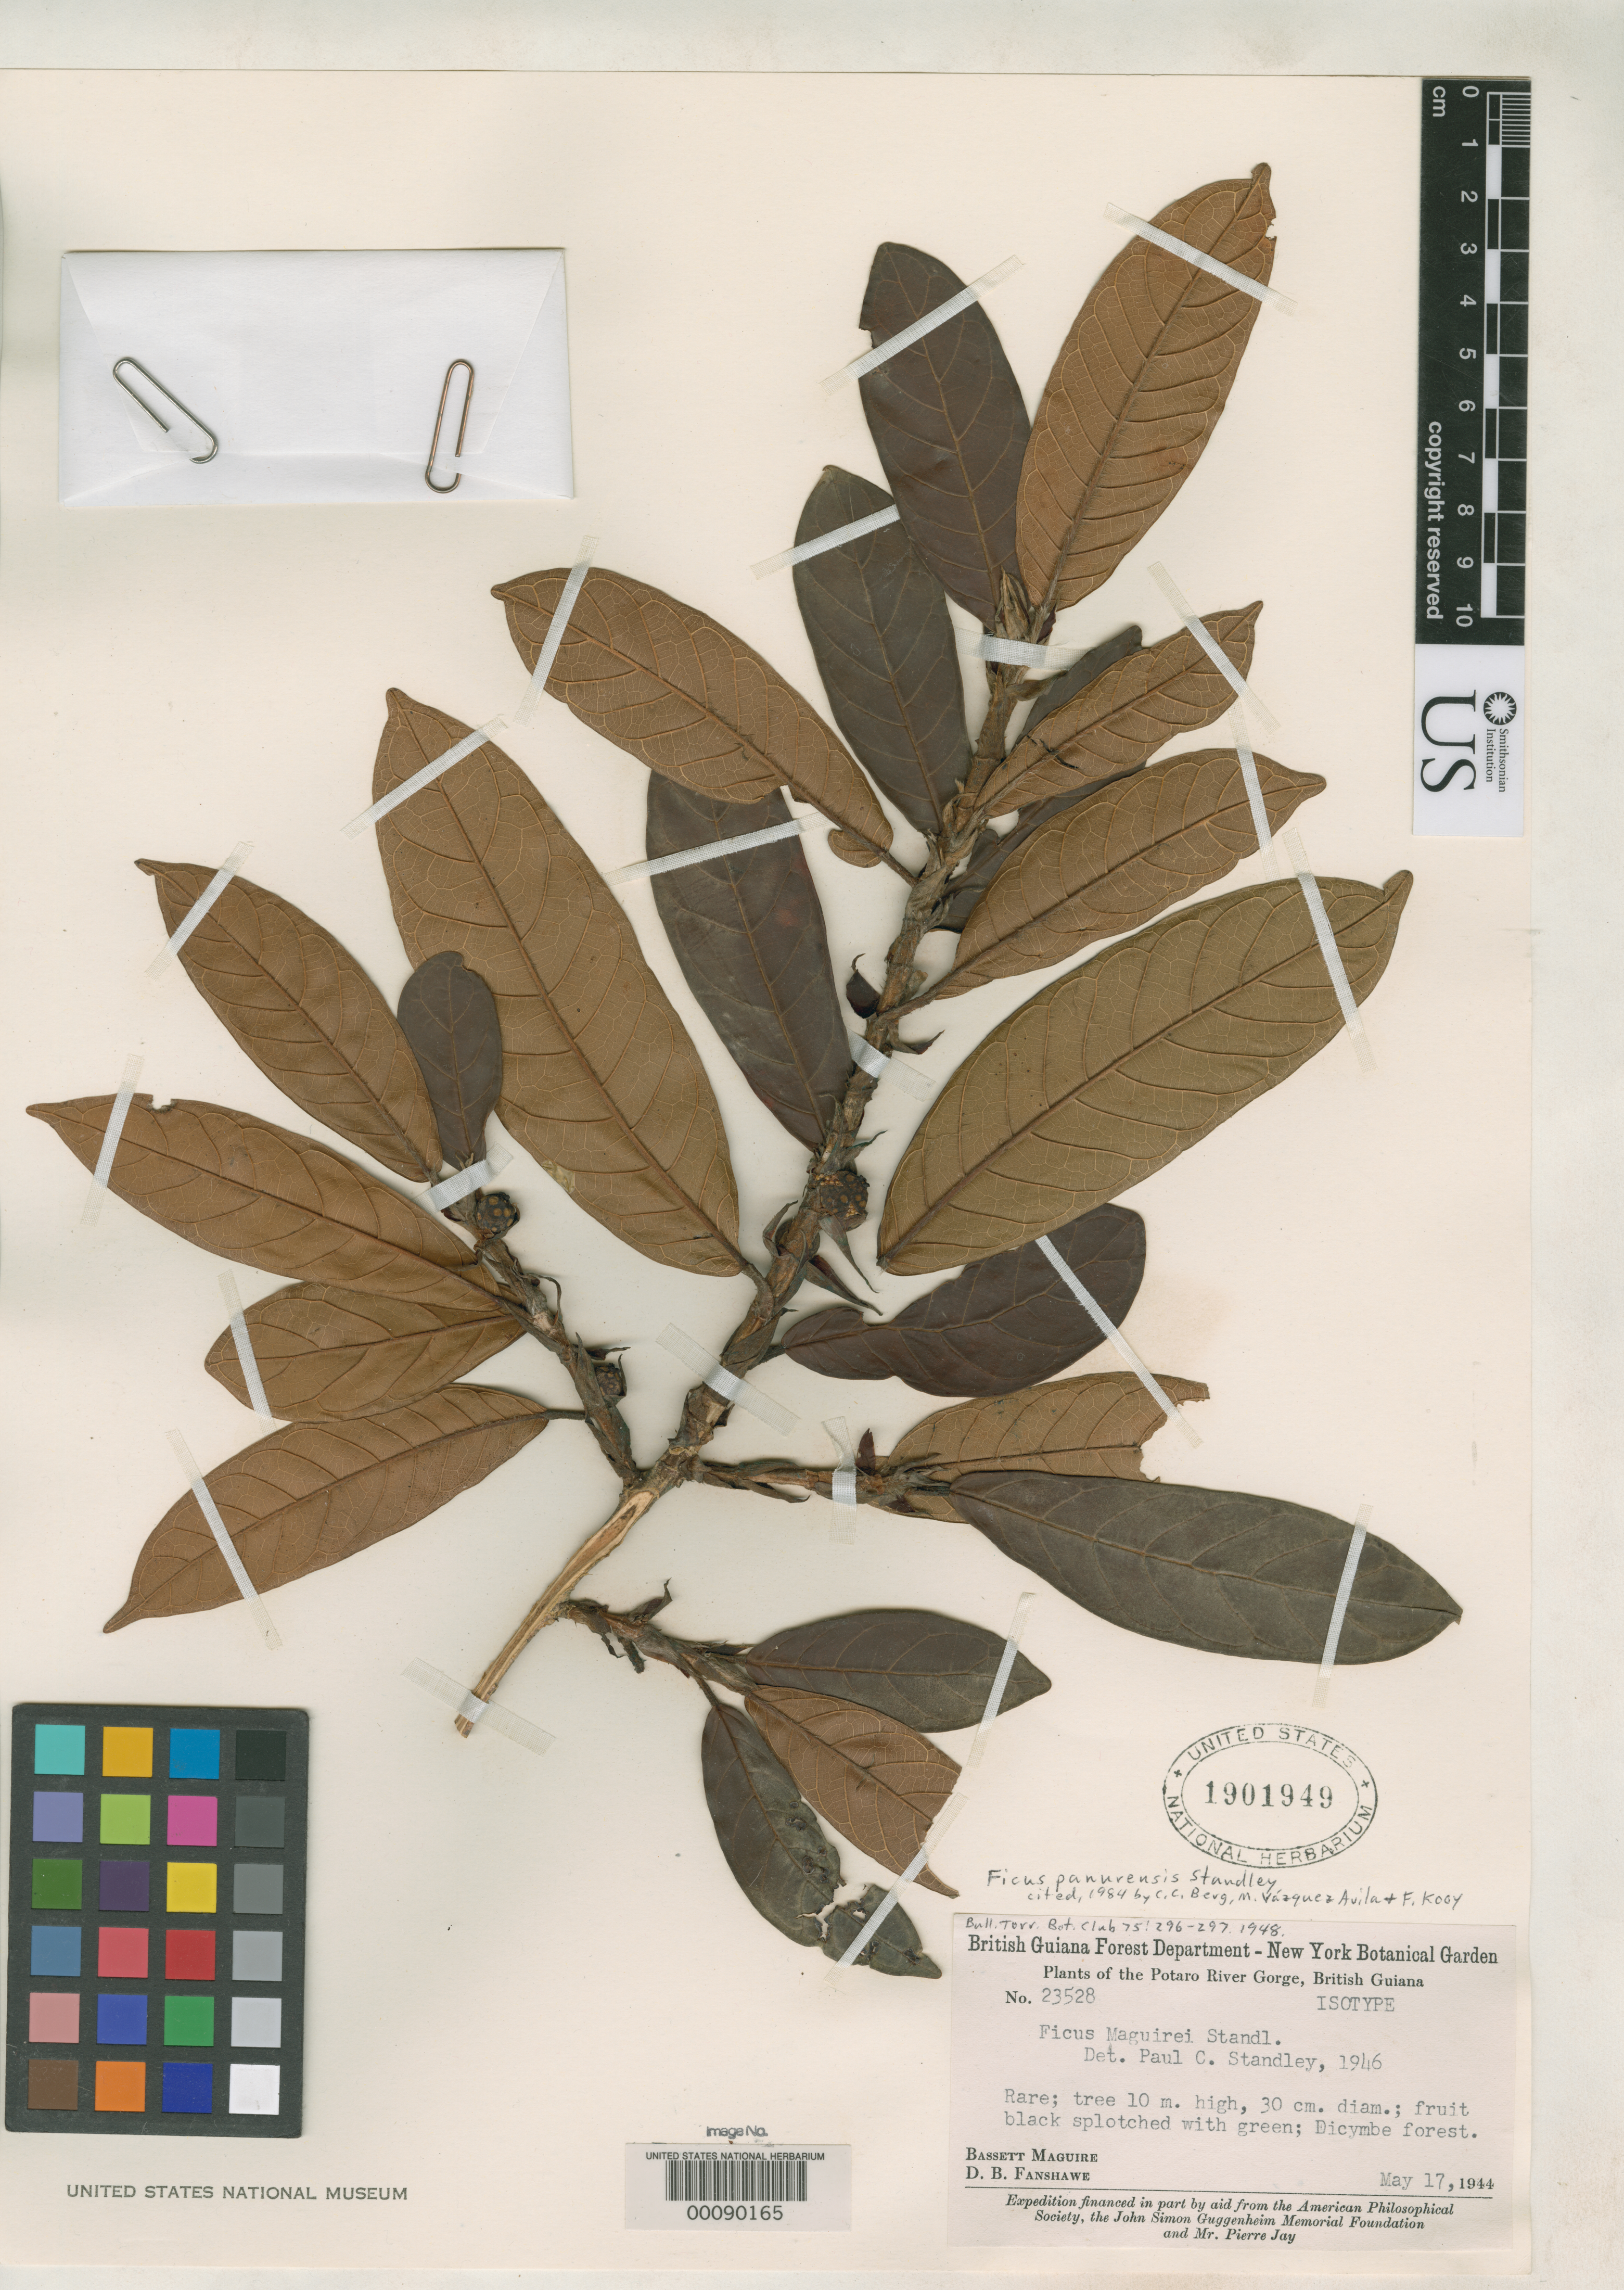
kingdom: Plantae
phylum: Tracheophyta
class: Magnoliopsida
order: Rosales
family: Moraceae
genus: Ficus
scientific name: Ficus maguirei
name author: Standl.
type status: Isotype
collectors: B. Maguire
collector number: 23528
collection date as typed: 17 May 1944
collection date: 1944-05-17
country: Guyana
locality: Potaro River.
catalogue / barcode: US 1901949